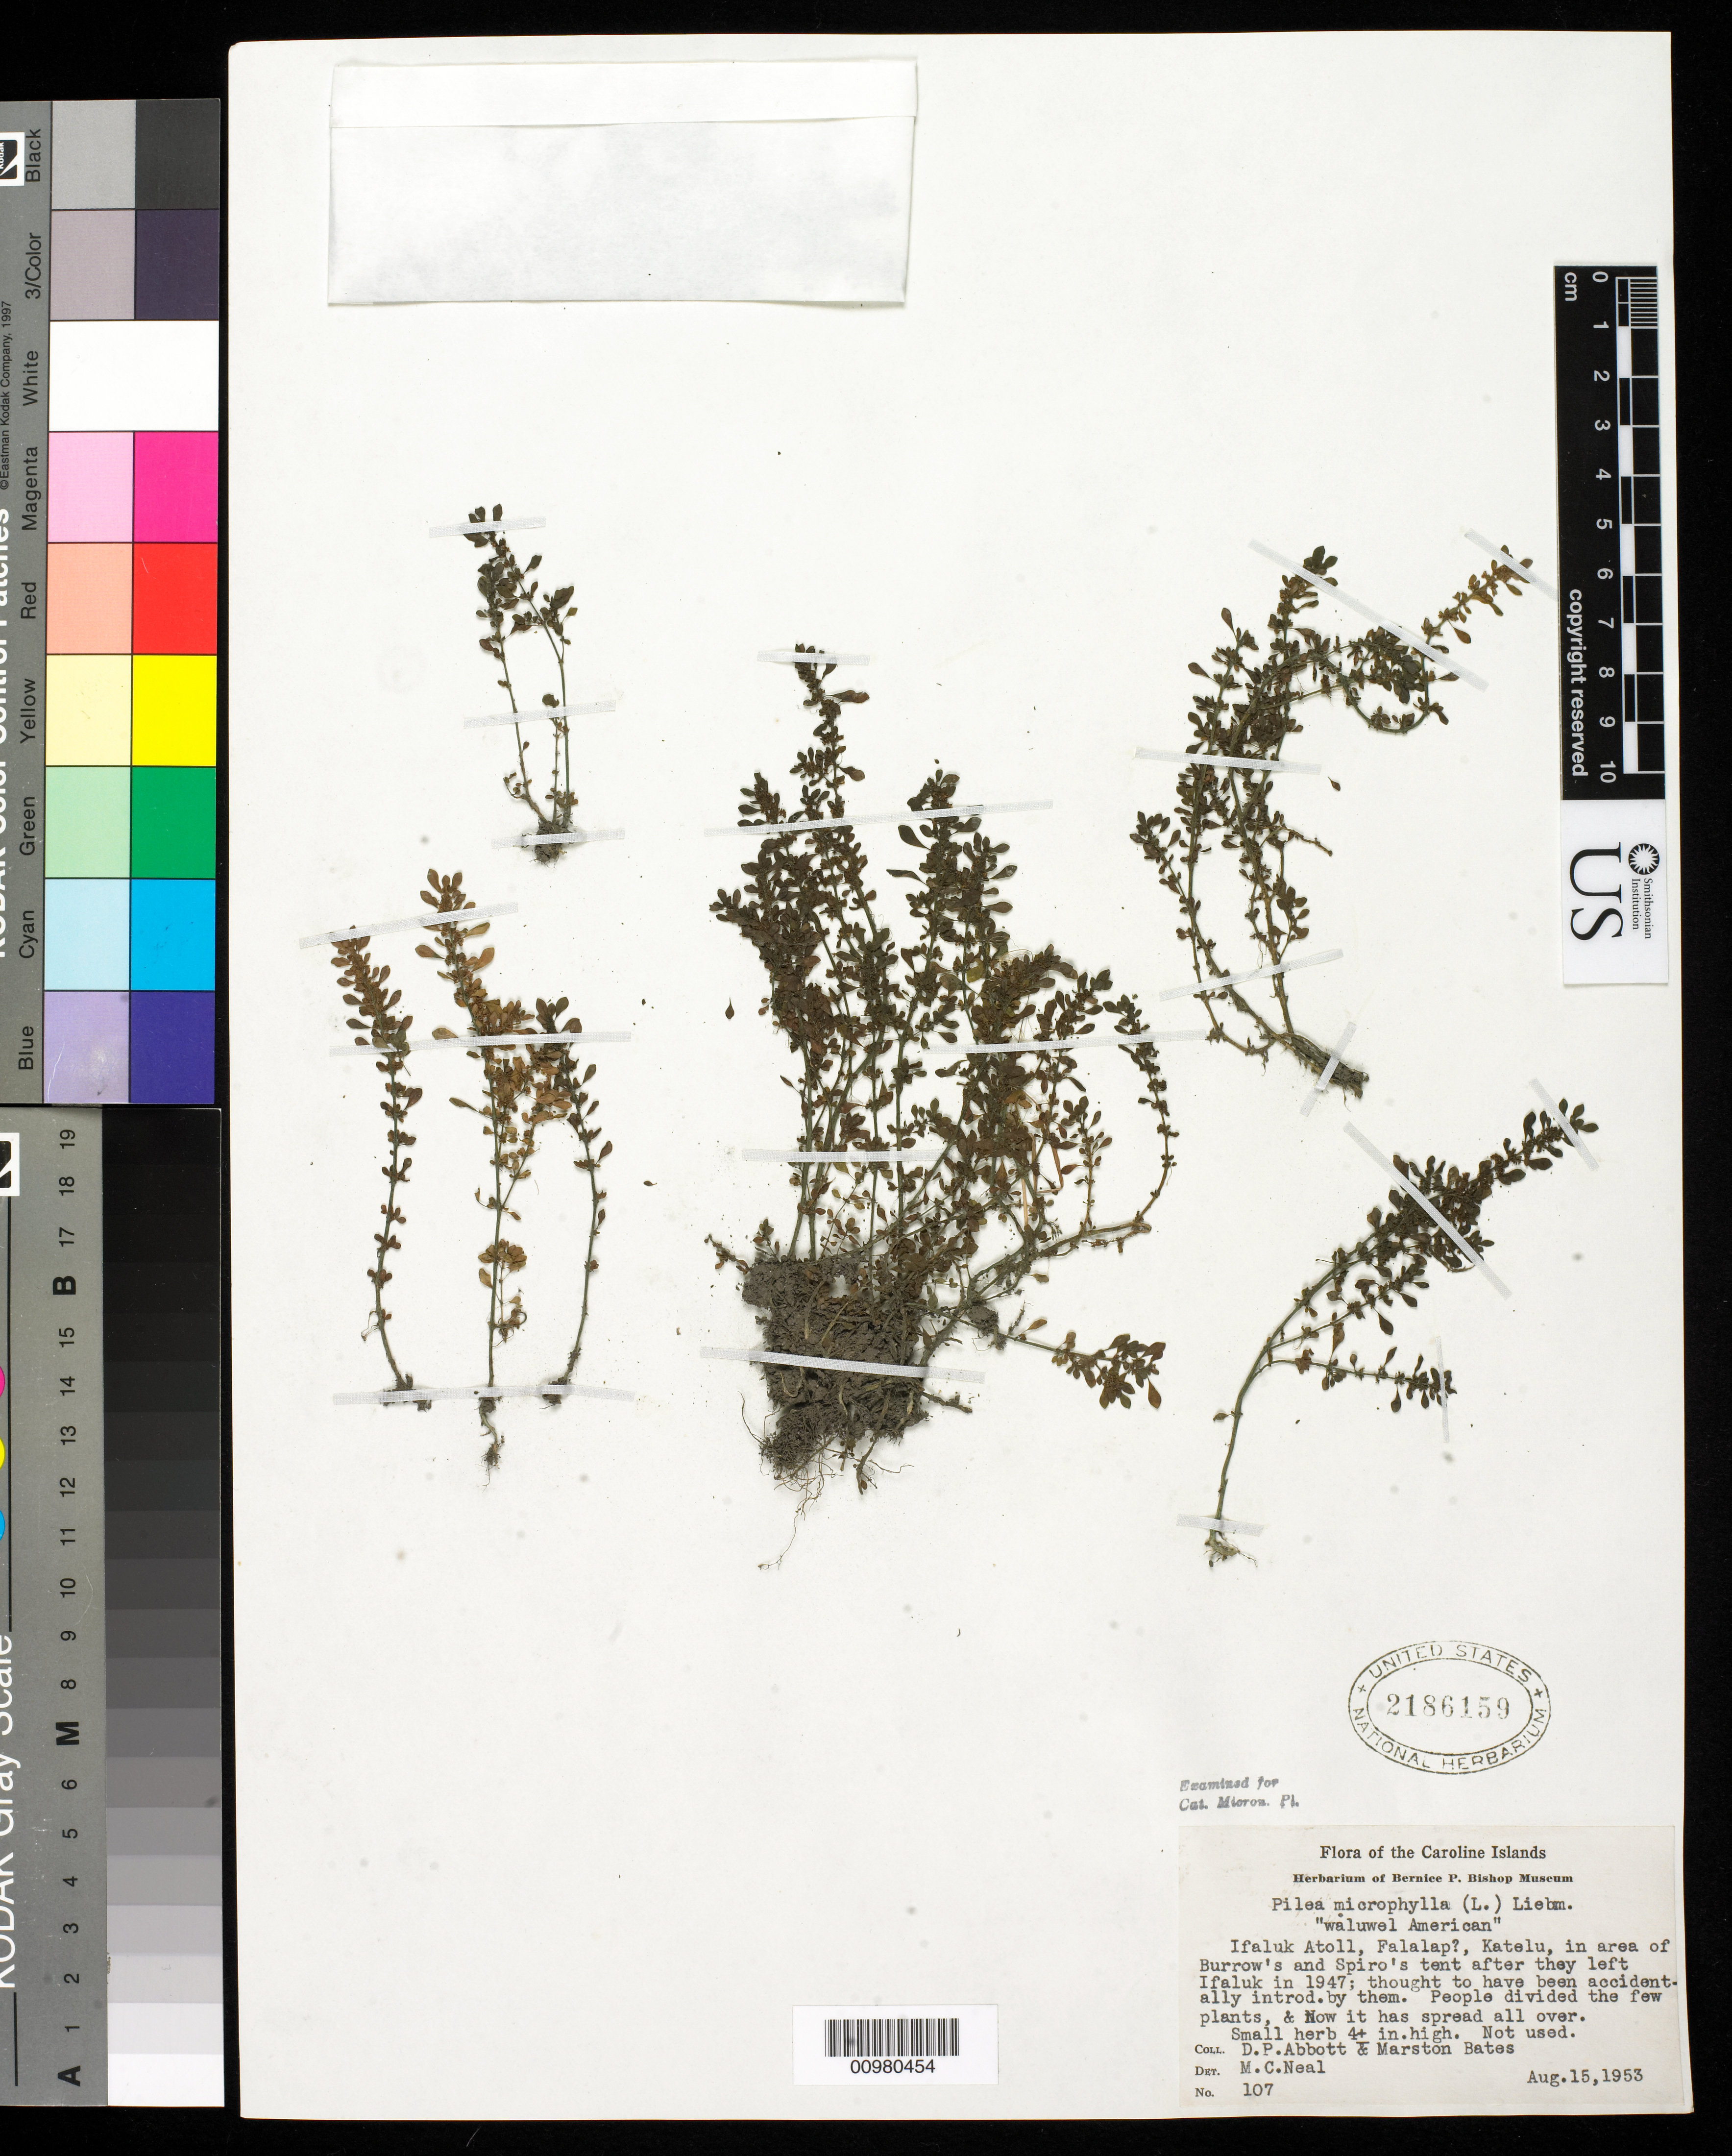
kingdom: Plantae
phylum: Tracheophyta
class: Magnoliopsida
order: Rosales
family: Urticaceae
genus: Pilea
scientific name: Pilea microphylla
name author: (L.) Liebm.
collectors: D. P. Abbott & M. Bates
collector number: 107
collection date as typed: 15 Aug 1953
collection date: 1953-08-15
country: Micronesia, Federated States of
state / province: Yap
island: Ifalik [Ifaluk] Atoll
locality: Falalap Islet, Katelu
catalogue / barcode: US 2186159